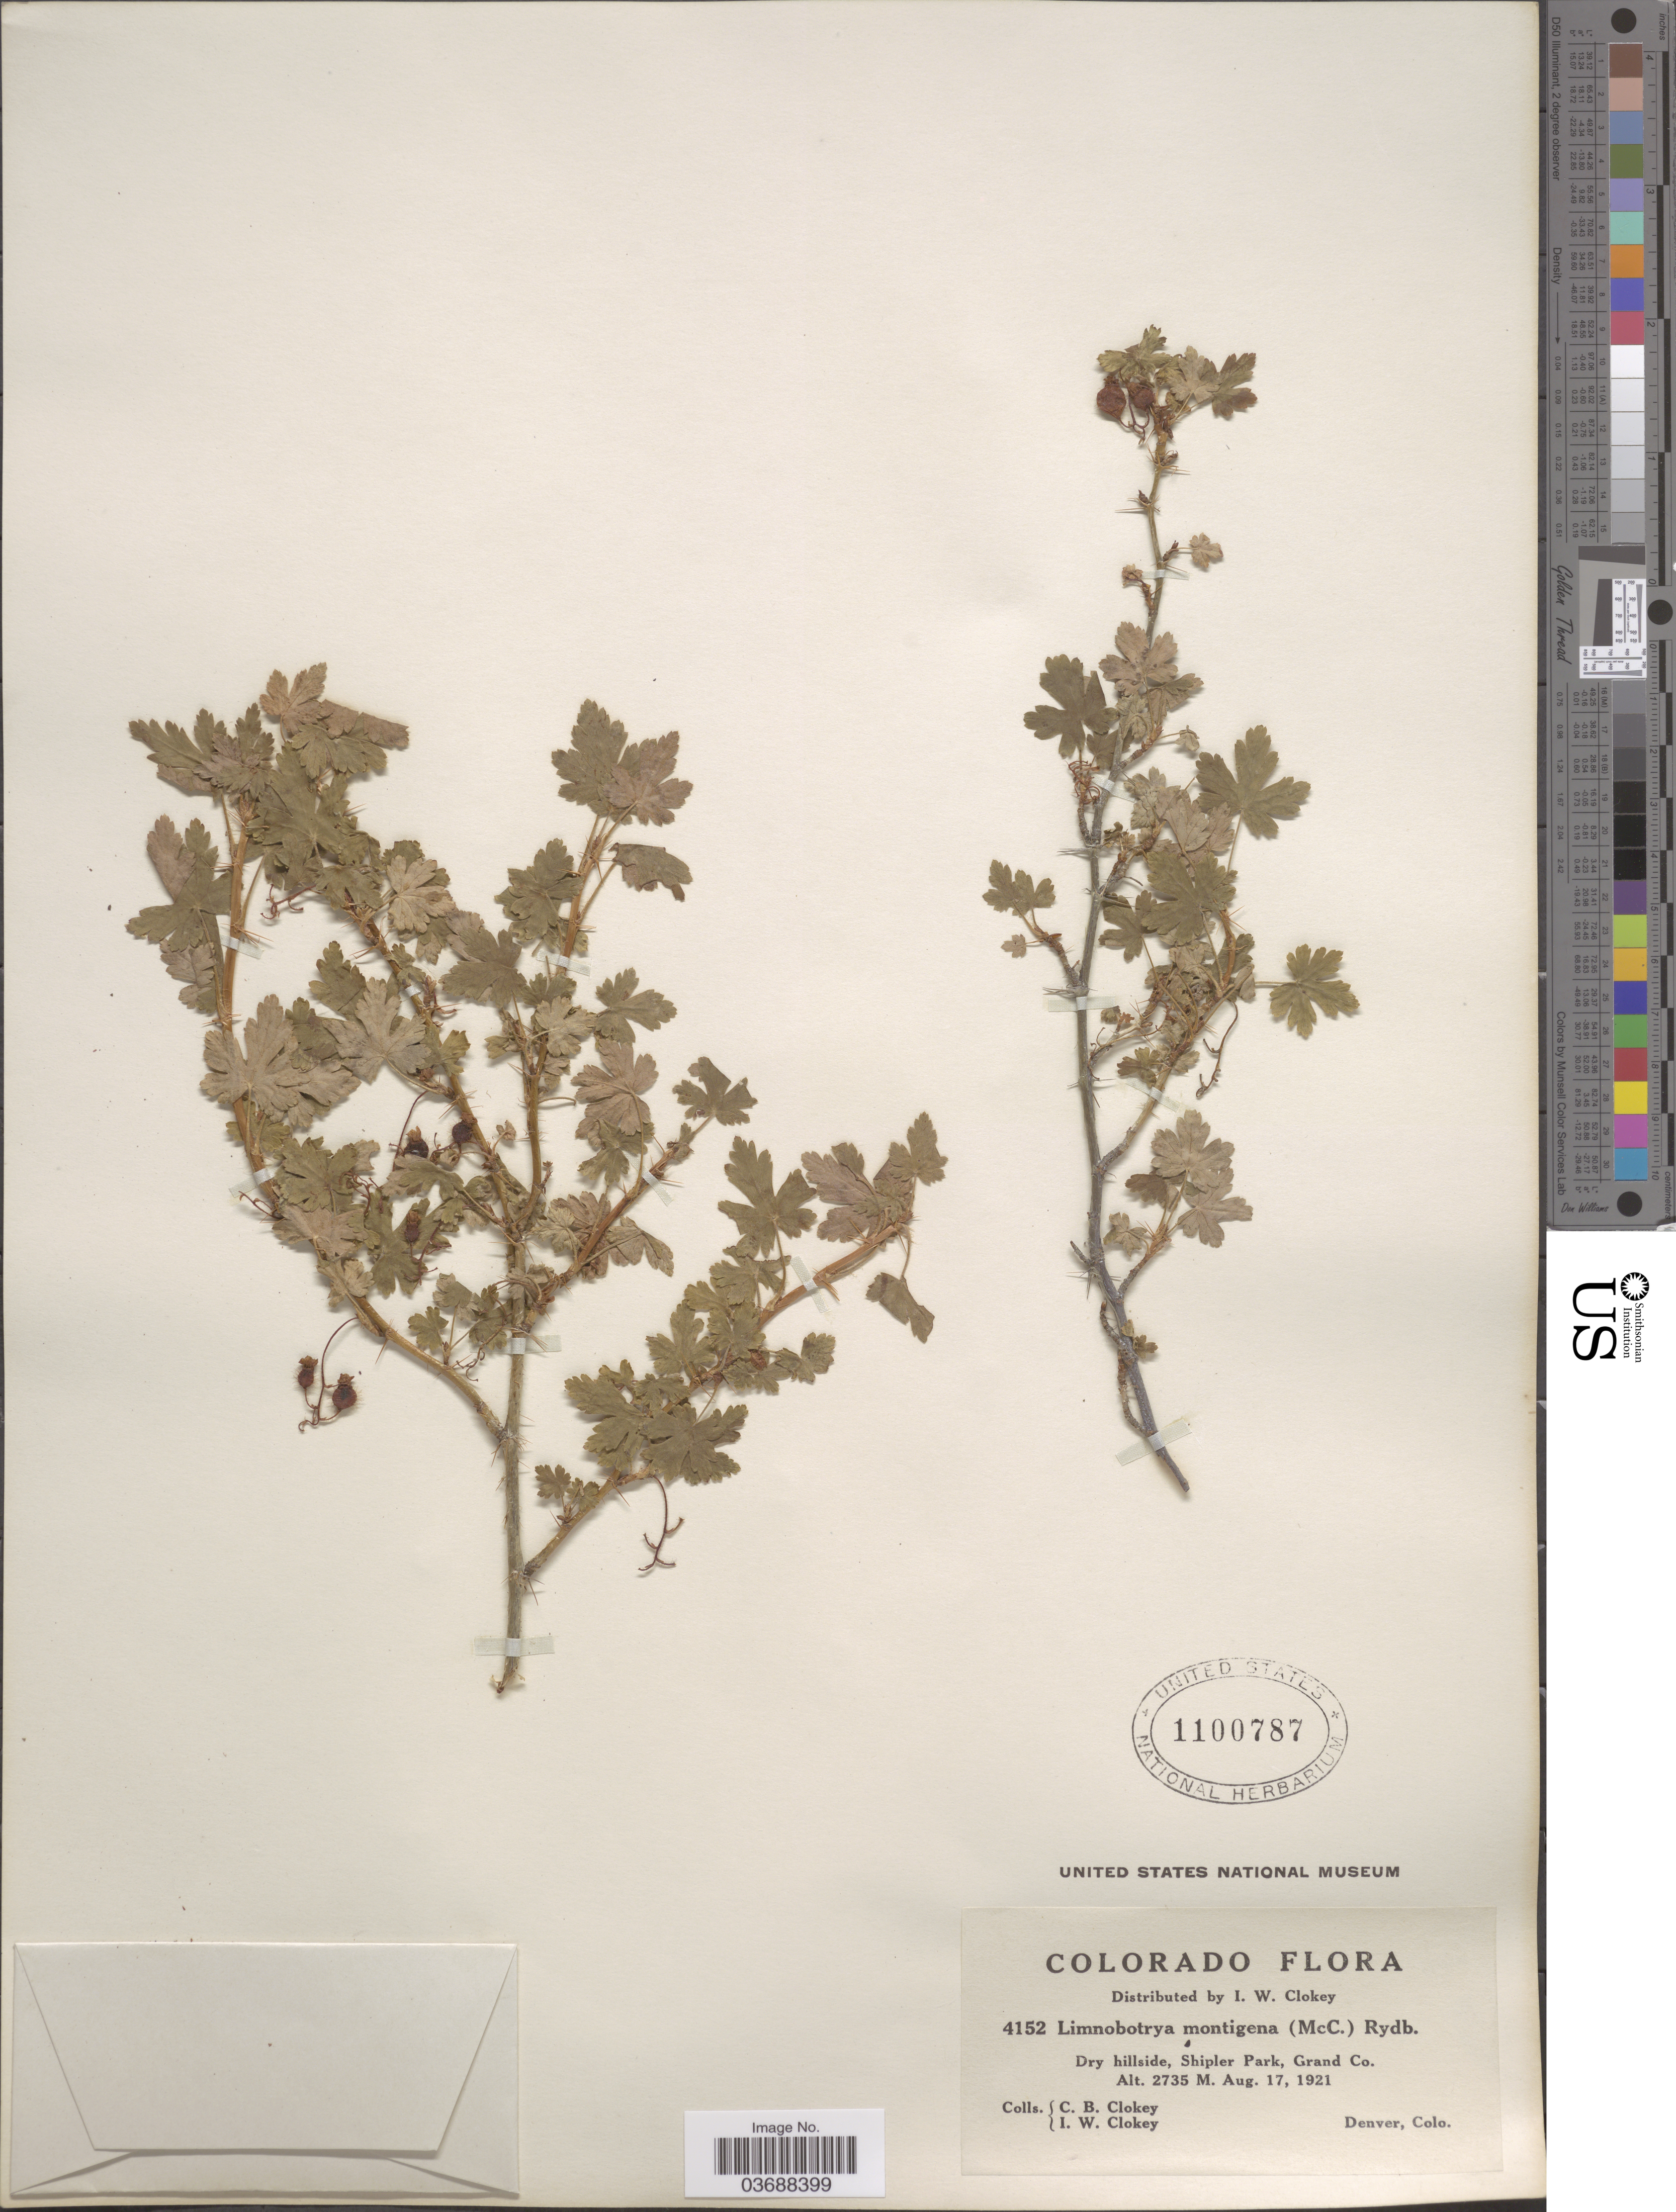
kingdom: Plantae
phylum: Tracheophyta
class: Magnoliopsida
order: Saxifragales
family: Grossulariaceae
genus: Ribes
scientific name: Ribes montigenum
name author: McClatchie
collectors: C. Clokey & I. W. Clokey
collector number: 4152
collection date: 1921-08-17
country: United States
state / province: Colorado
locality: Dry hillside, Shipler Park, Grand Co.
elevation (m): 2735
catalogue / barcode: US 1100787